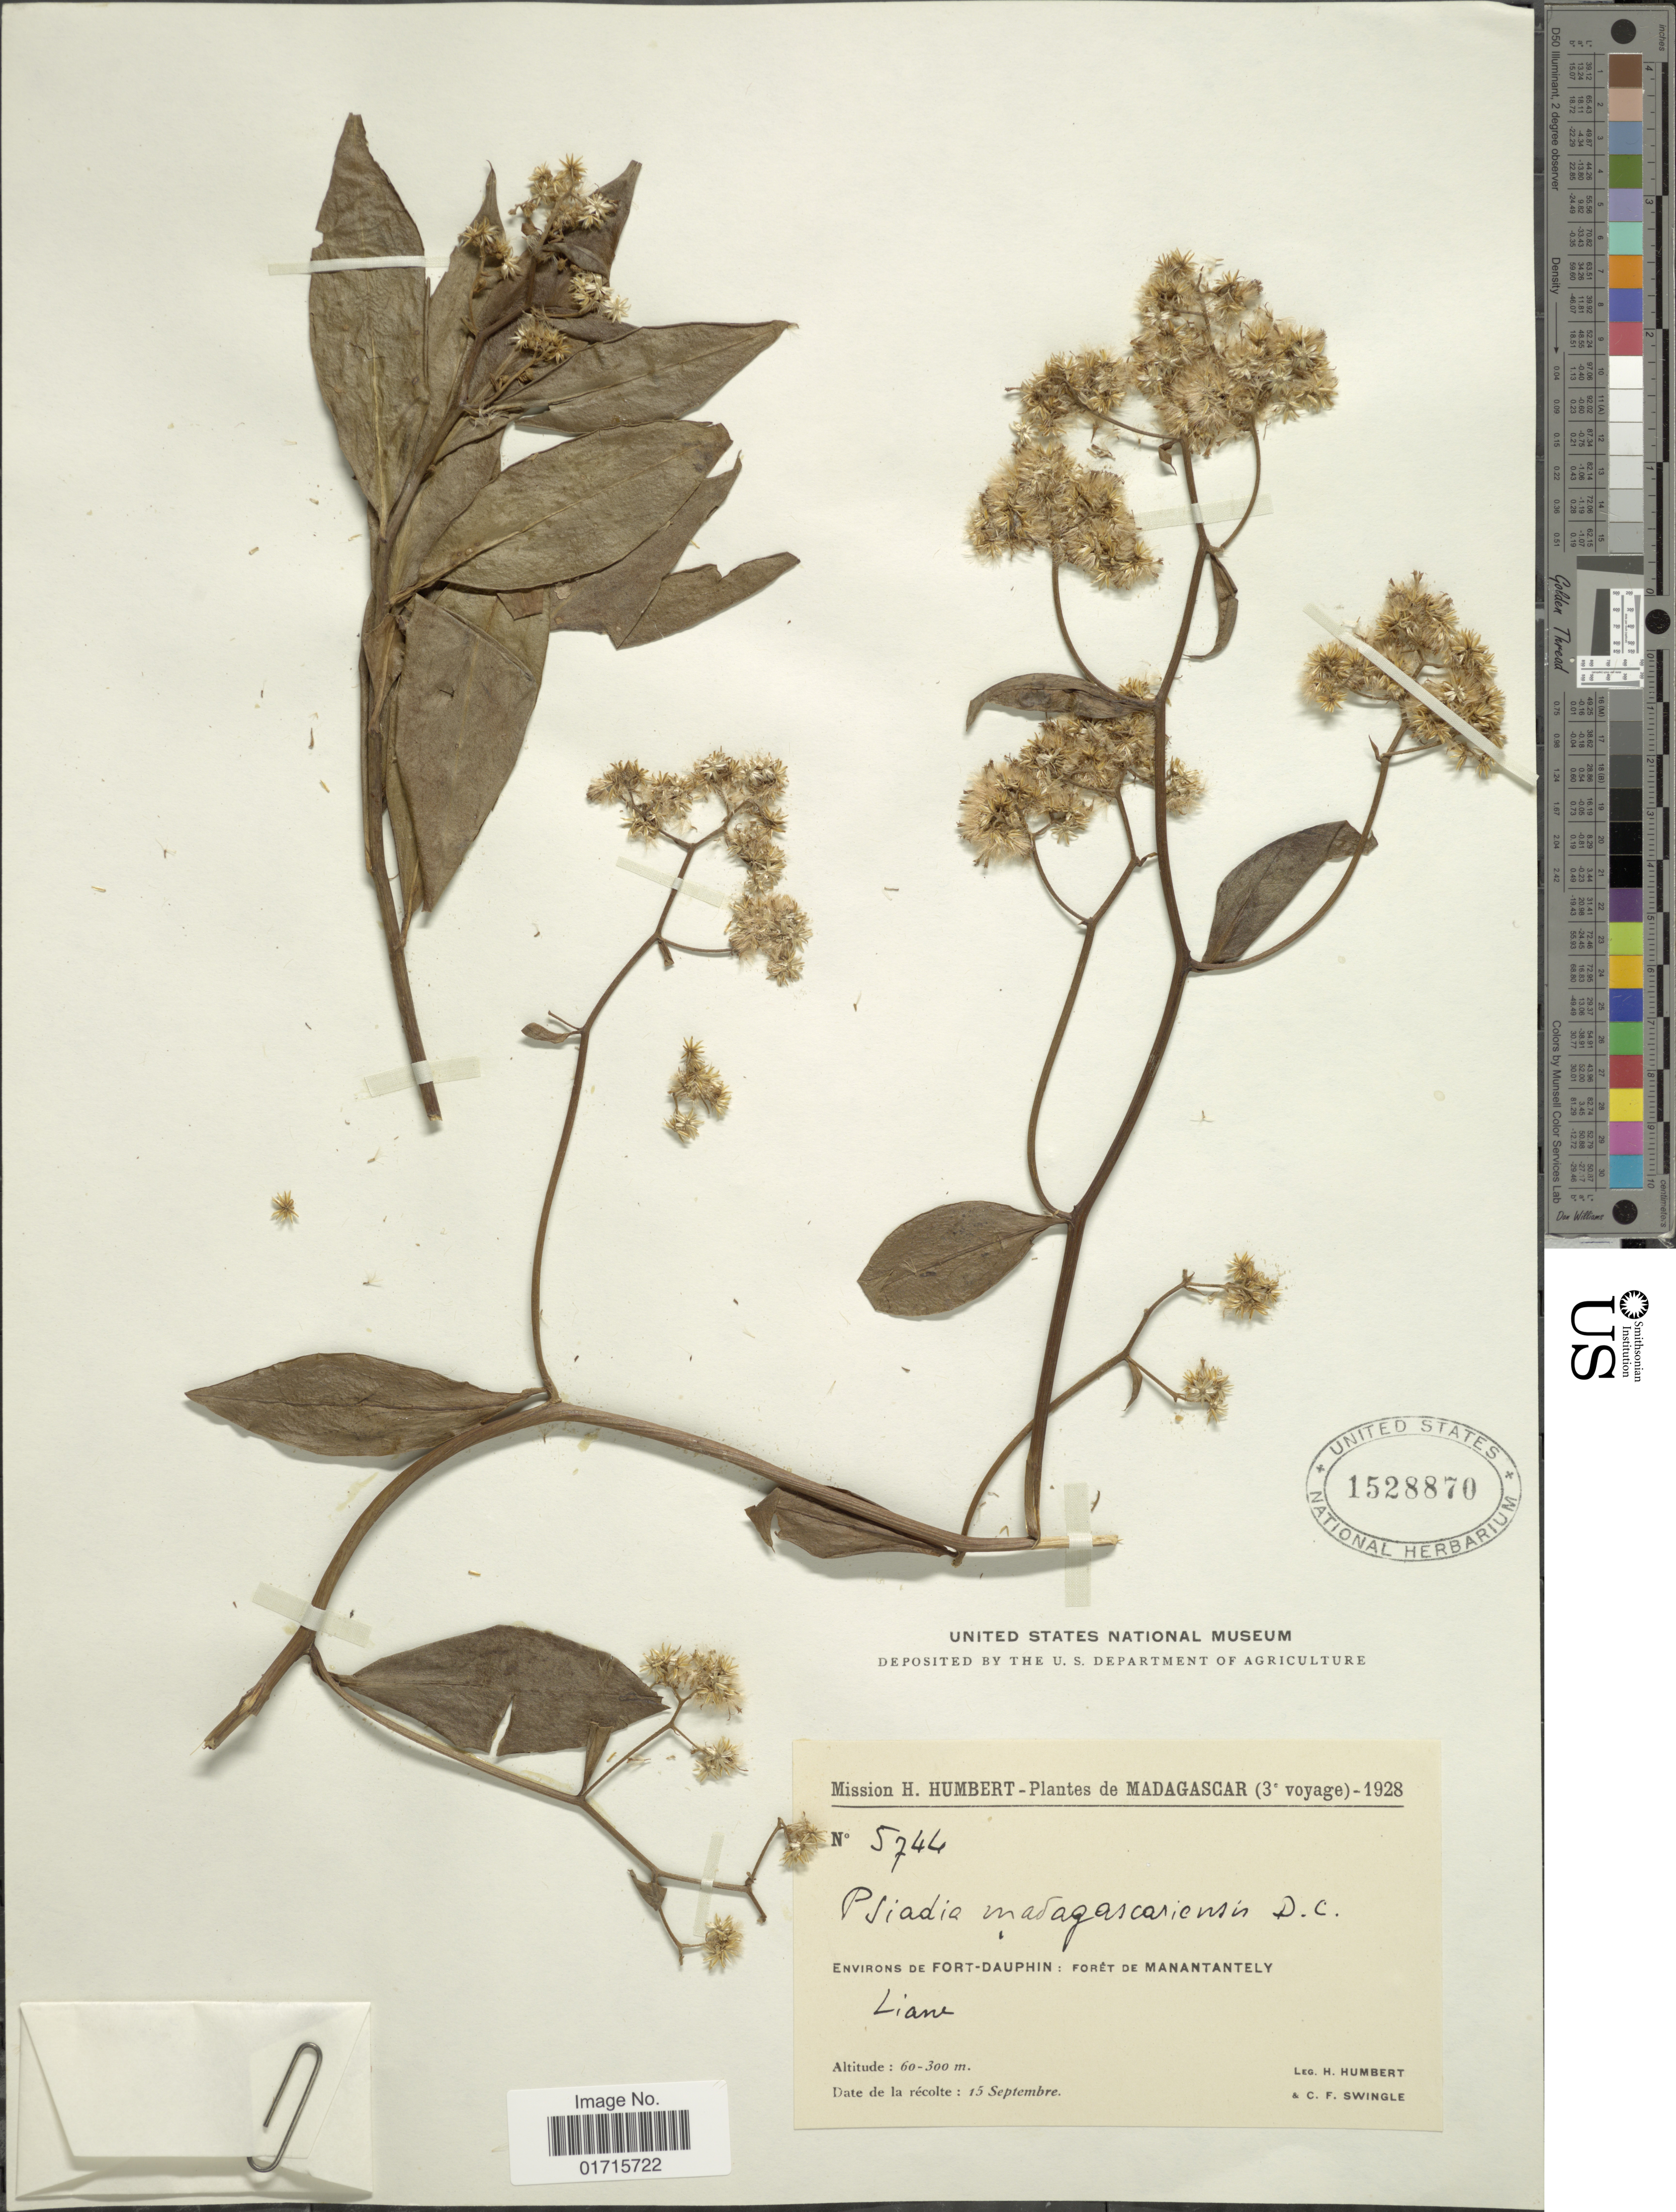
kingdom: Plantae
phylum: Tracheophyta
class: Magnoliopsida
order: Asterales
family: Asteraceae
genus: Psiadia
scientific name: Psiadia madagascariensis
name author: (Lam.) DC.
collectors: H. Humbert & C. Swingle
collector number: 5744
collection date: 1928-09-15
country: Madagascar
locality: Environs de Fort-Dauphin: Foret de Manantantely. Madagascar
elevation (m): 60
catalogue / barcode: US 1528870